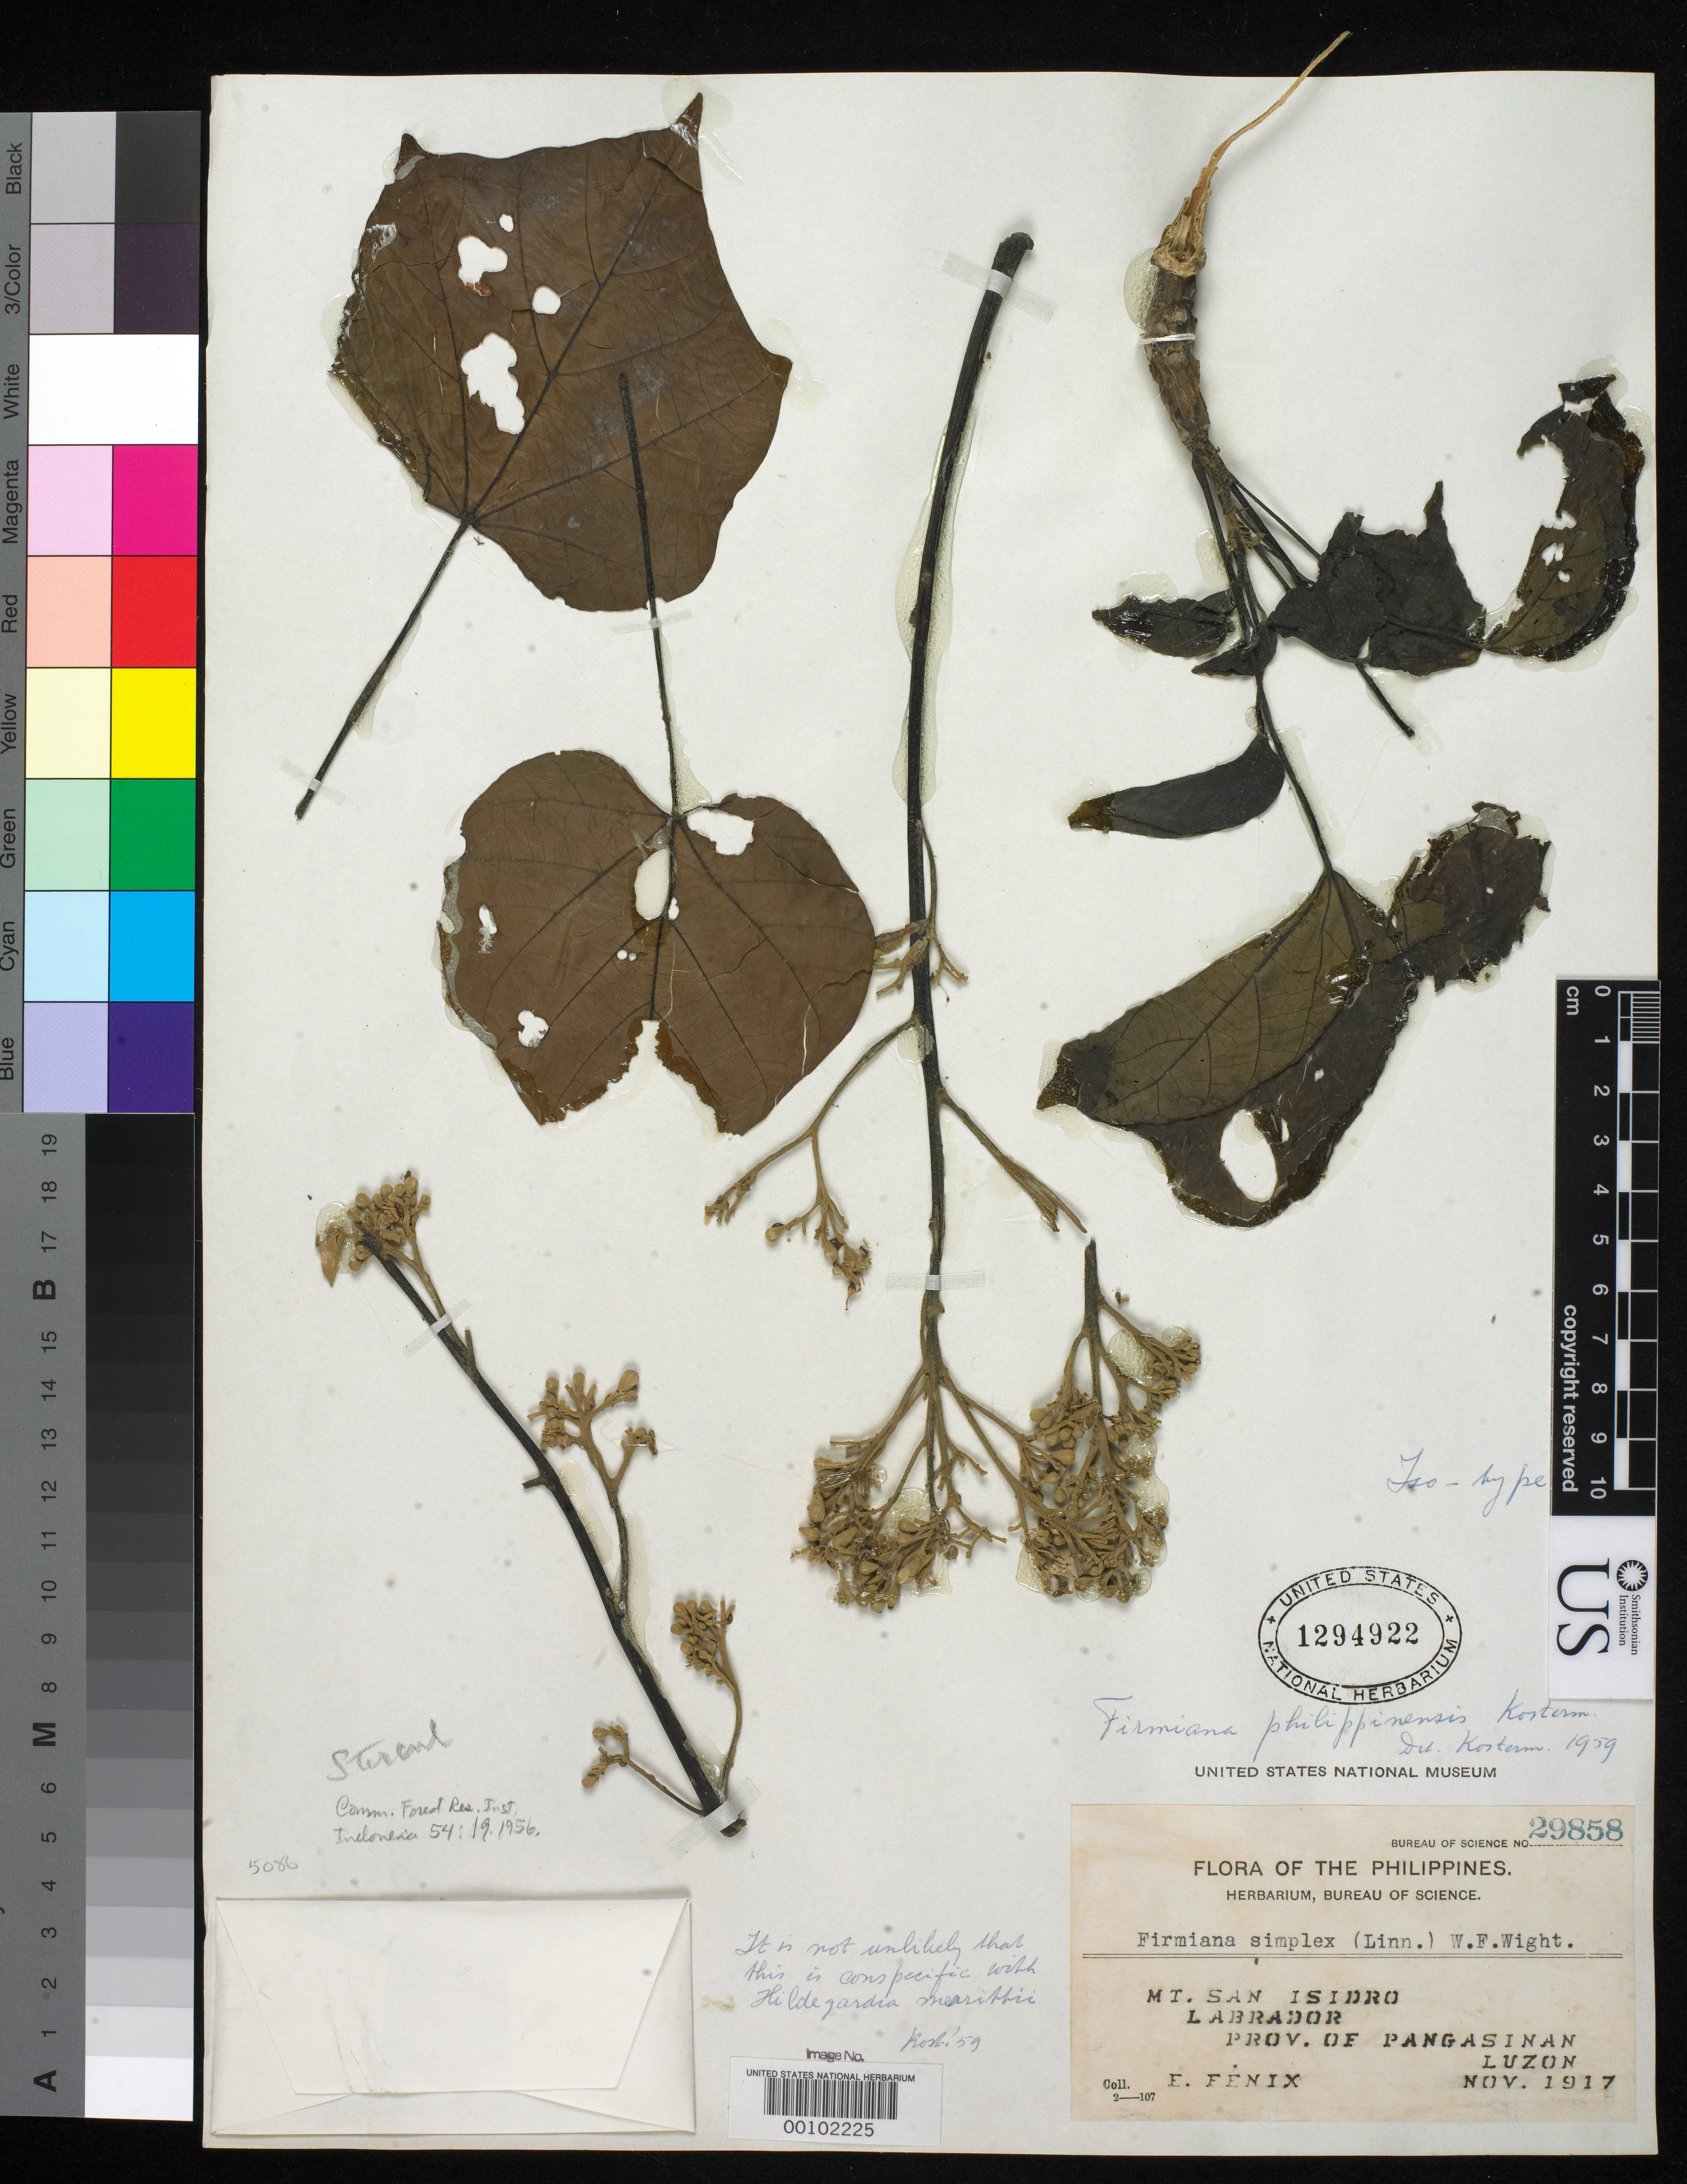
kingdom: Plantae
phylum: Tracheophyta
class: Magnoliopsida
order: Malvales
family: Malvaceae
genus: Firmiana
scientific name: Firmiana philippinensis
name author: Kosterm.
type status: Isotype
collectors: E. Fénix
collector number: Bur. Sci. 29858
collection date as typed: Nov 1917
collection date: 1917-11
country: Philippines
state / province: Ilocos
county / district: Pangasinan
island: Luzon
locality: Mt. San Isidro, Labrador.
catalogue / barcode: US 1294922